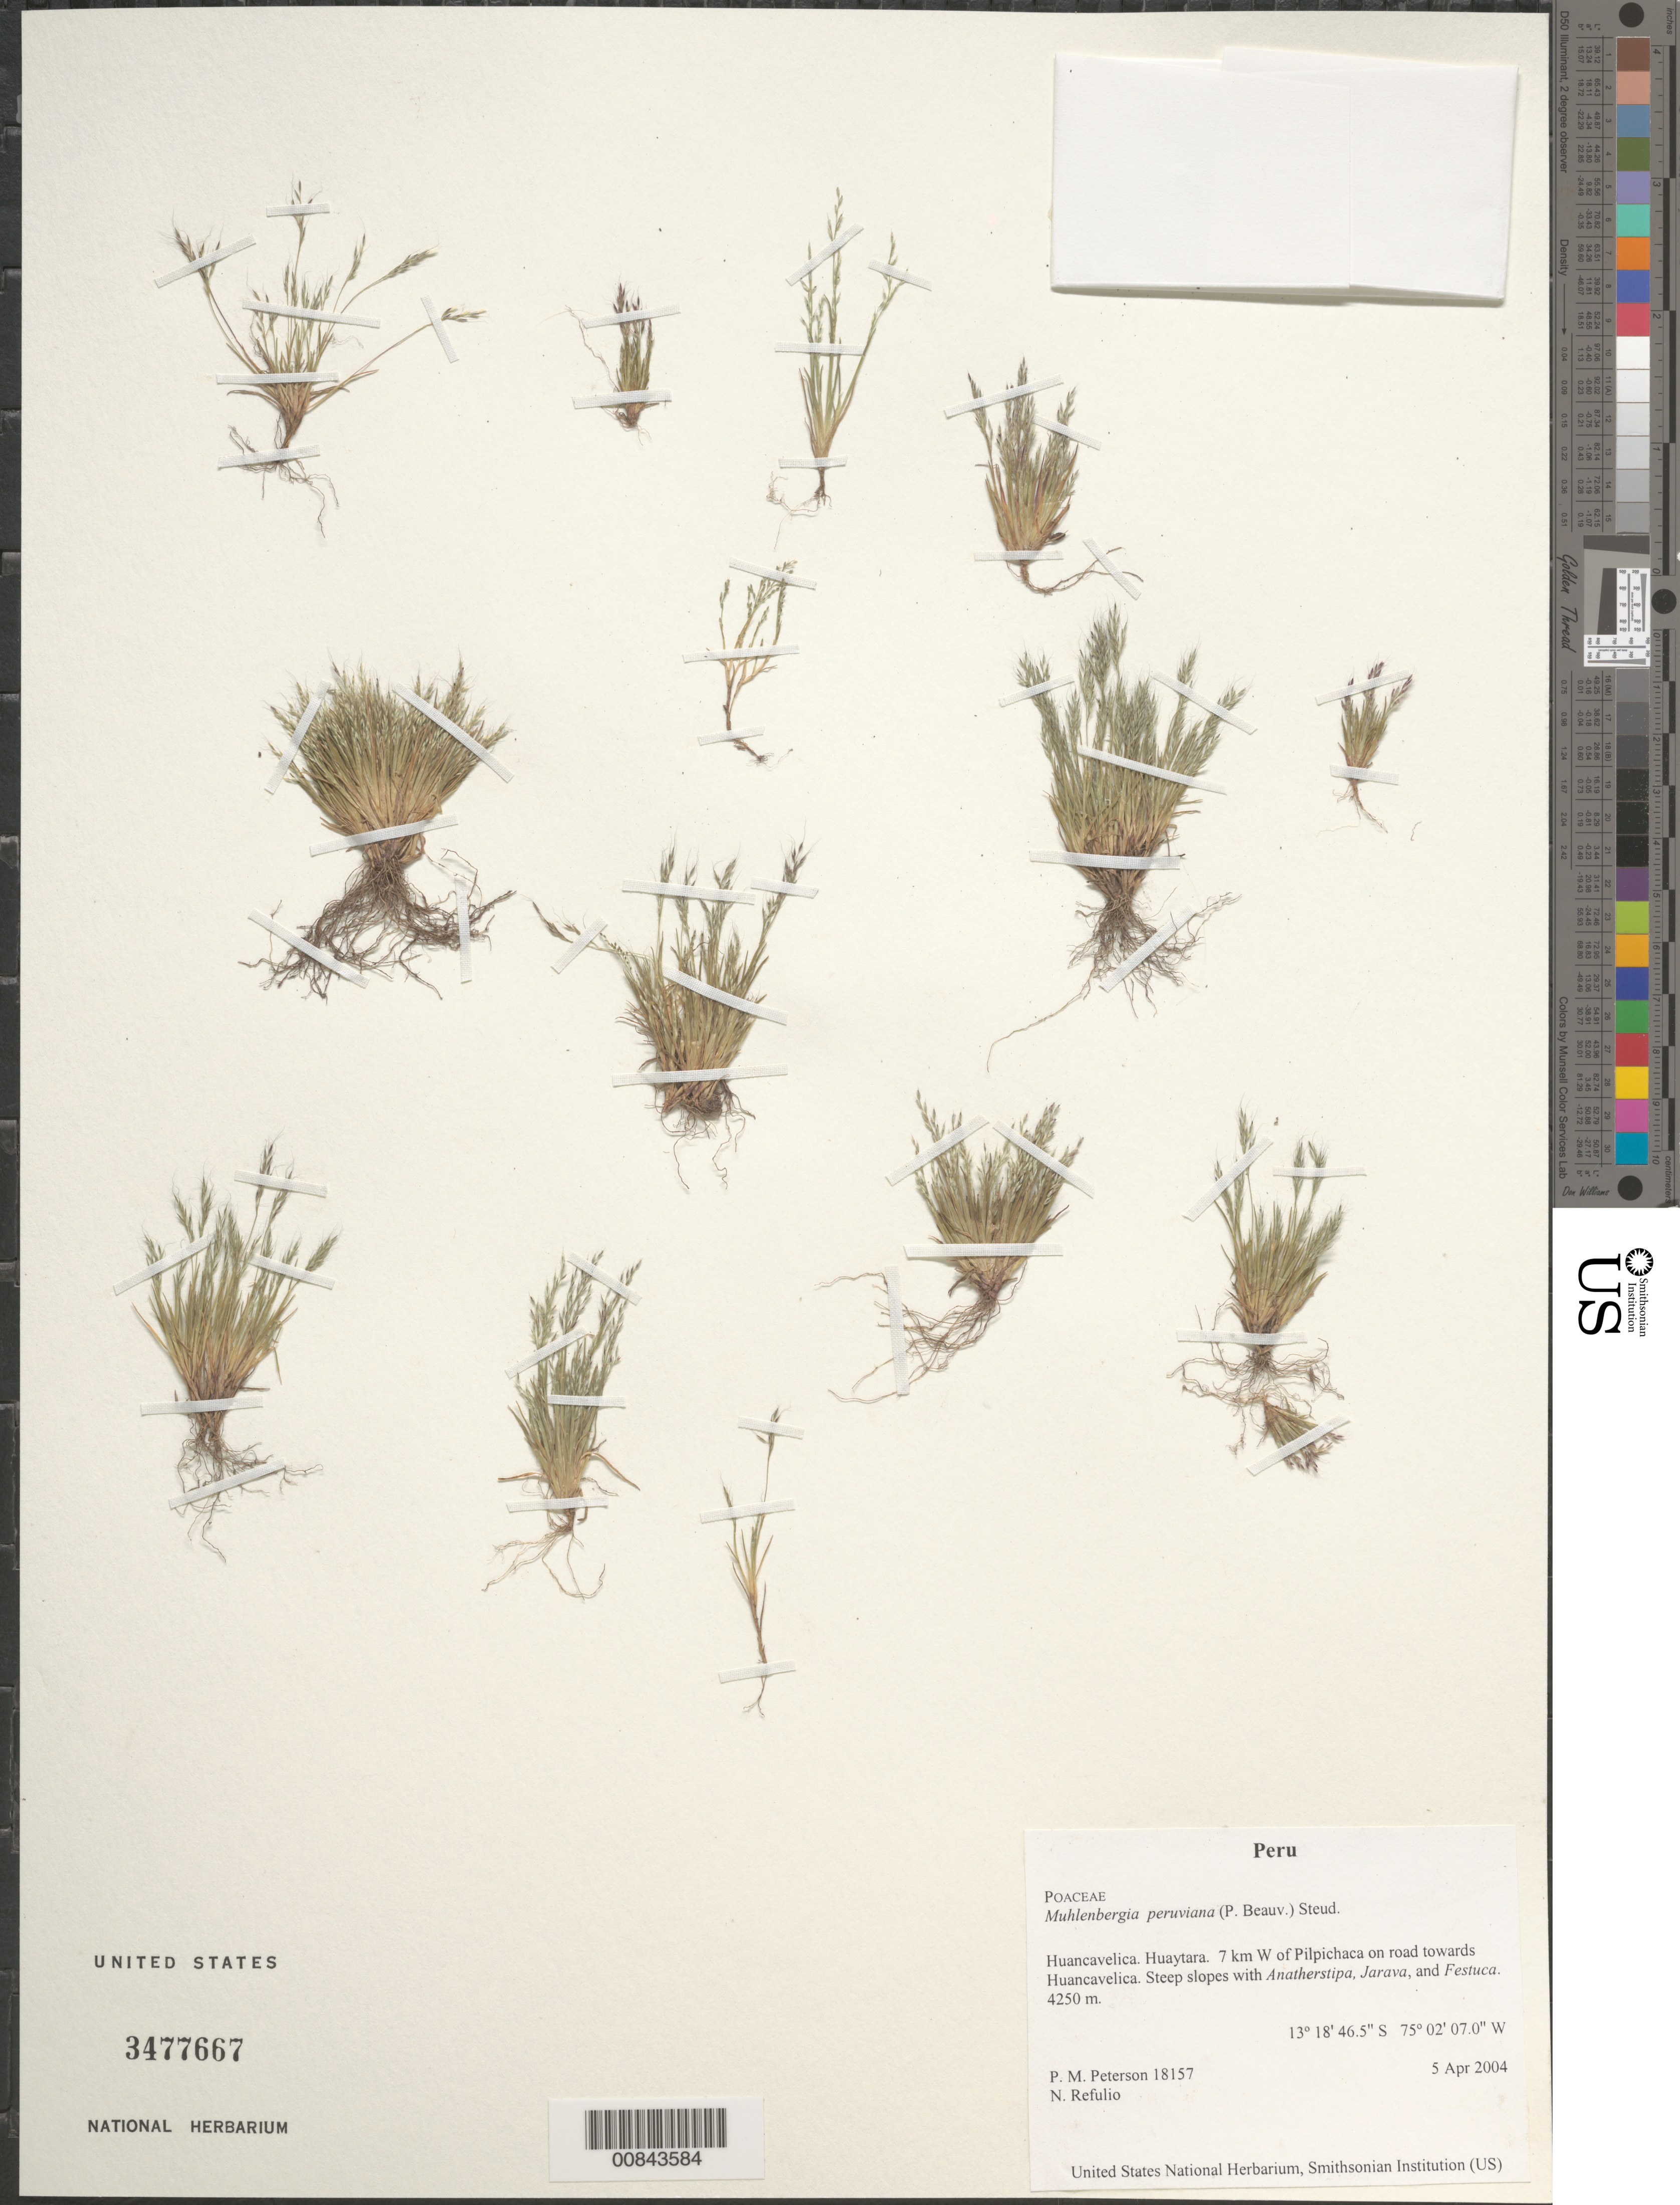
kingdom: Plantae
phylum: Tracheophyta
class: Liliopsida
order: Poales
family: Poaceae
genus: Muhlenbergia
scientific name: Muhlenbergia peruviana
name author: (P. Beauv.) Steud.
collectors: P. M. Peterson & N. Refulio-Rodríguez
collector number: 18157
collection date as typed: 05 Apr 2004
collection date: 2004-04-05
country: Peru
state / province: Huancavelica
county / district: Huaytara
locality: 7 km W of Pilpichaca on road towards Huancavelica. Steep slopes with Anatherstipa, Jarava, and Festuca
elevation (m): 4250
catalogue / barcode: US 3477667